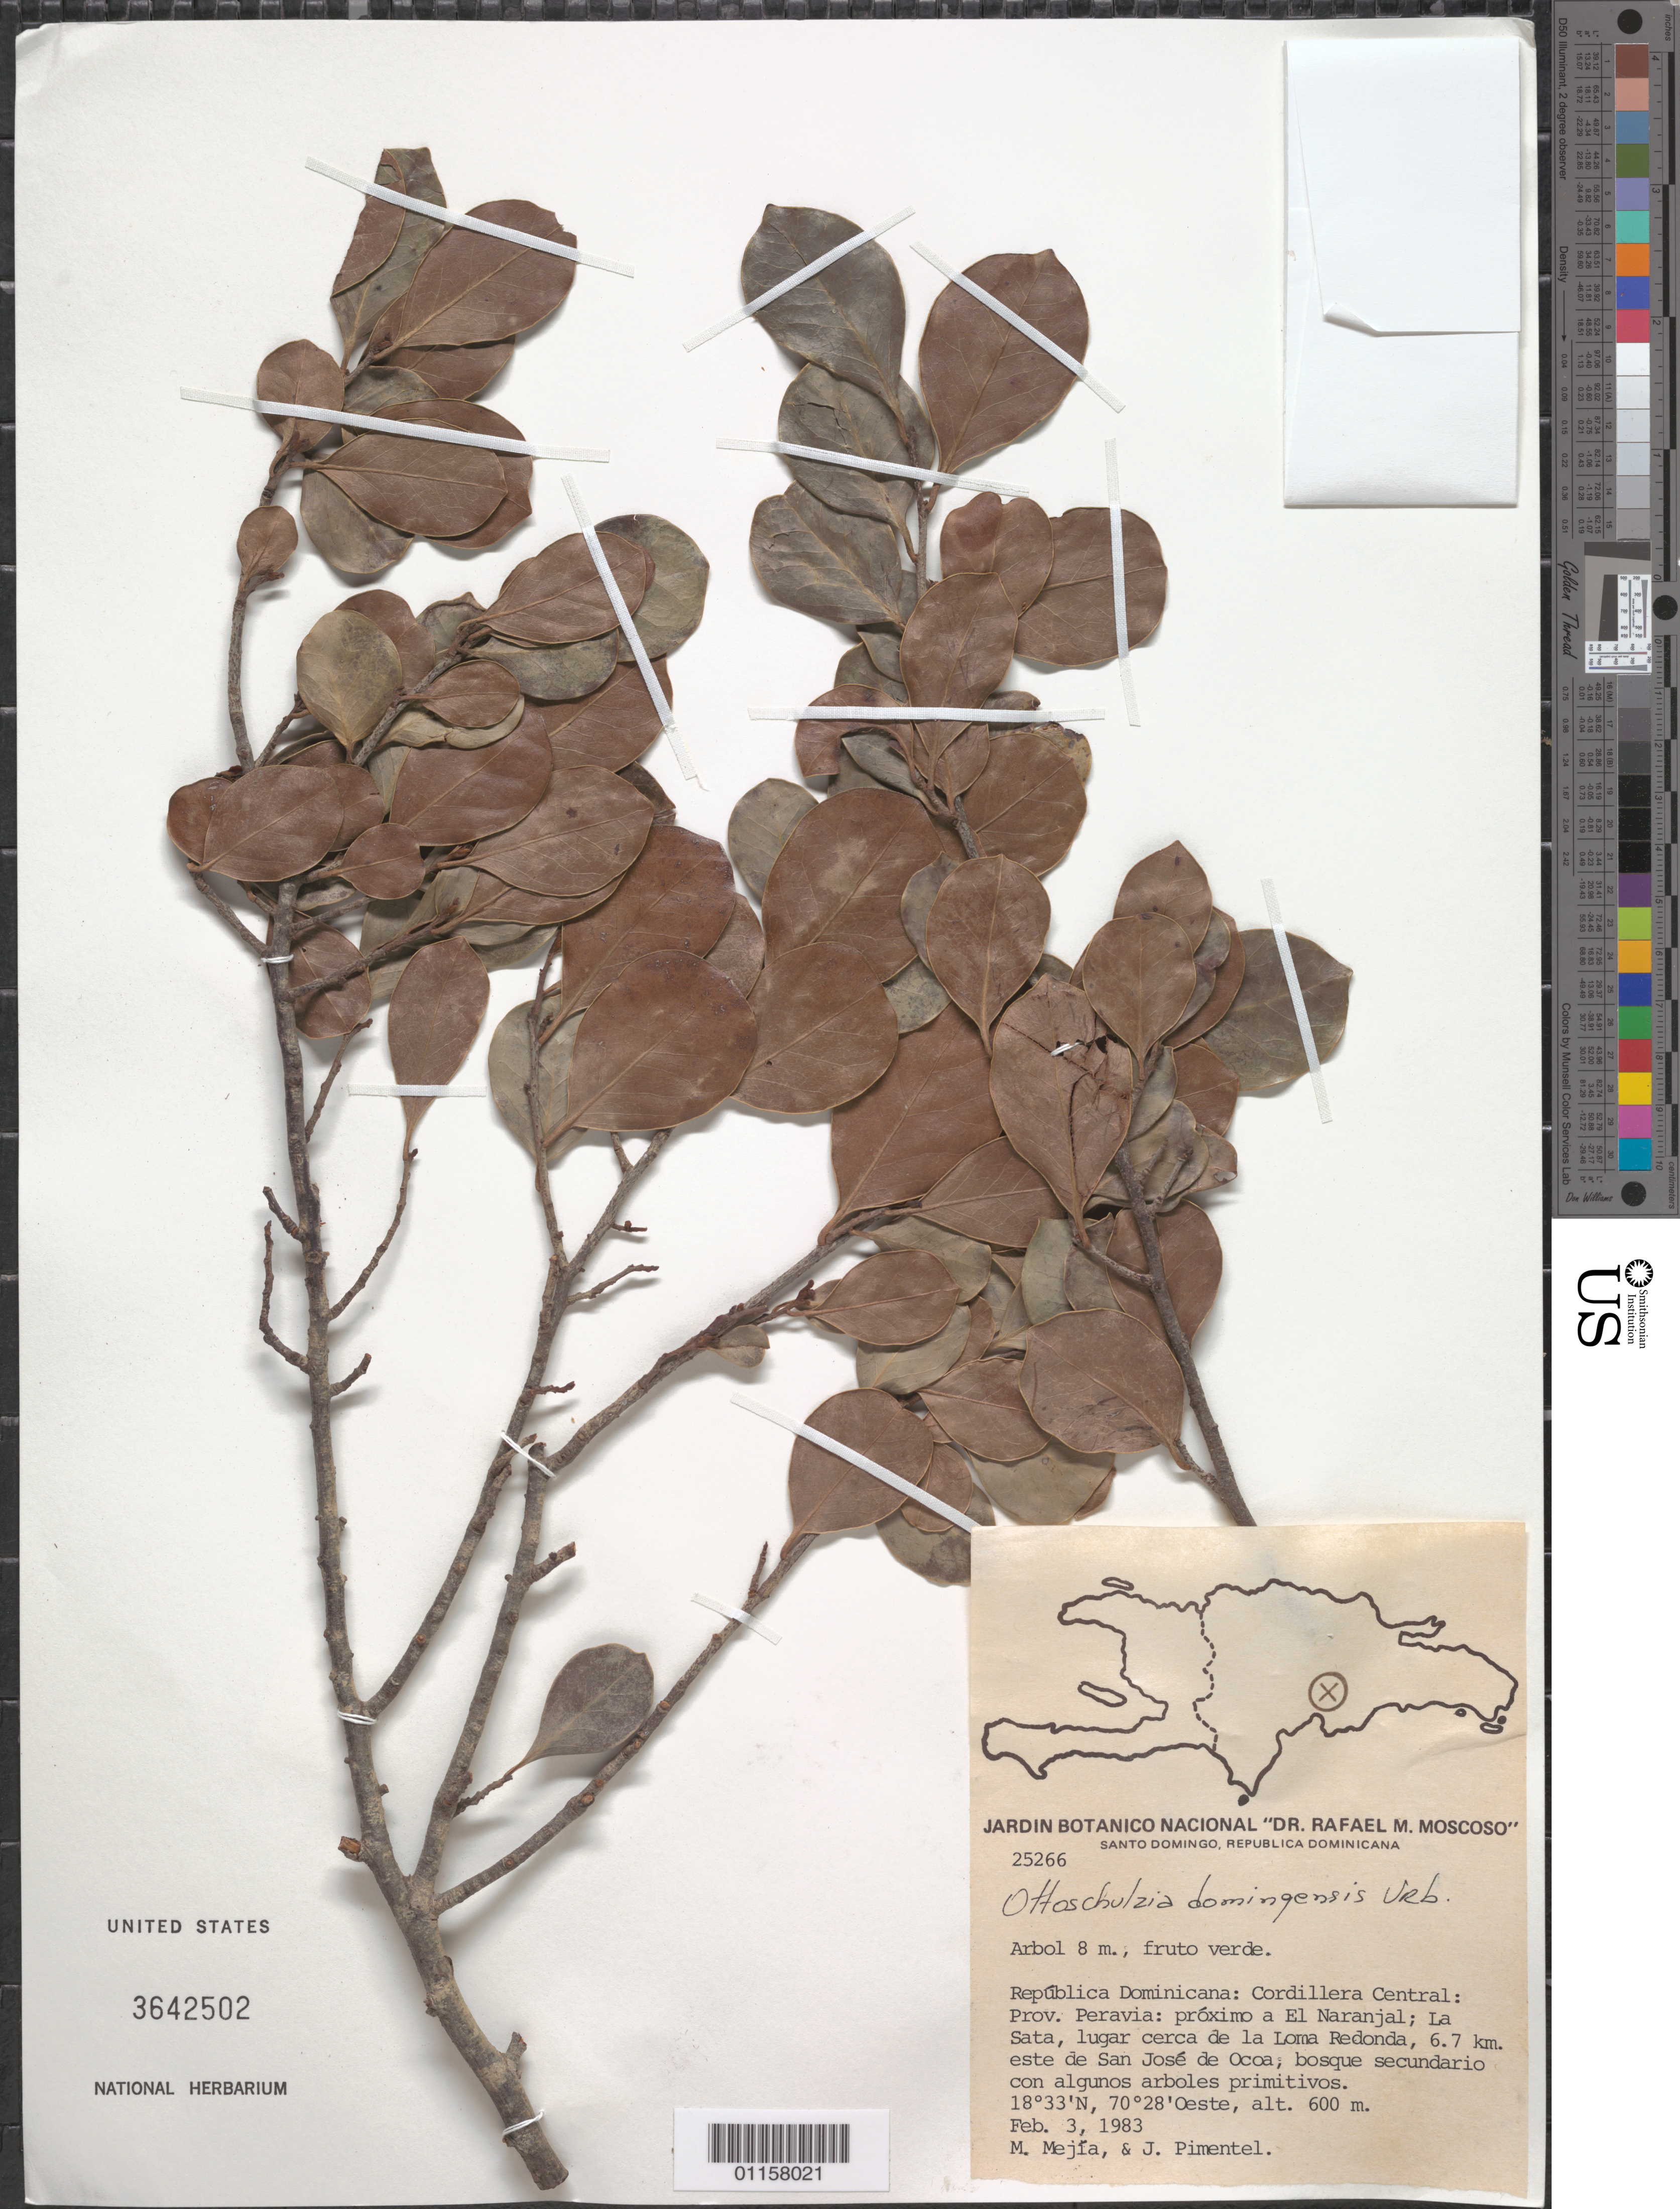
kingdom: Plantae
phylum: Tracheophyta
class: Magnoliopsida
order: Metteniusales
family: Metteniusaceae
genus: Ottoschulzia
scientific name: Ottoschulzia domingensis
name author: Urb.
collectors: M. Mejia & J. Pimentel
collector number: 25266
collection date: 1983-02-03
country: Dominican Republic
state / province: Peravia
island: Hispaniola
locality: Cordillera Central; próximo a El Naranjal; La Sata, lugar cerca de la Loma Redonda, 6.7 km este de San José de Ocoa.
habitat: Bosque secundario con algunos arboles primitivos.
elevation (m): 600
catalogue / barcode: US 3642502